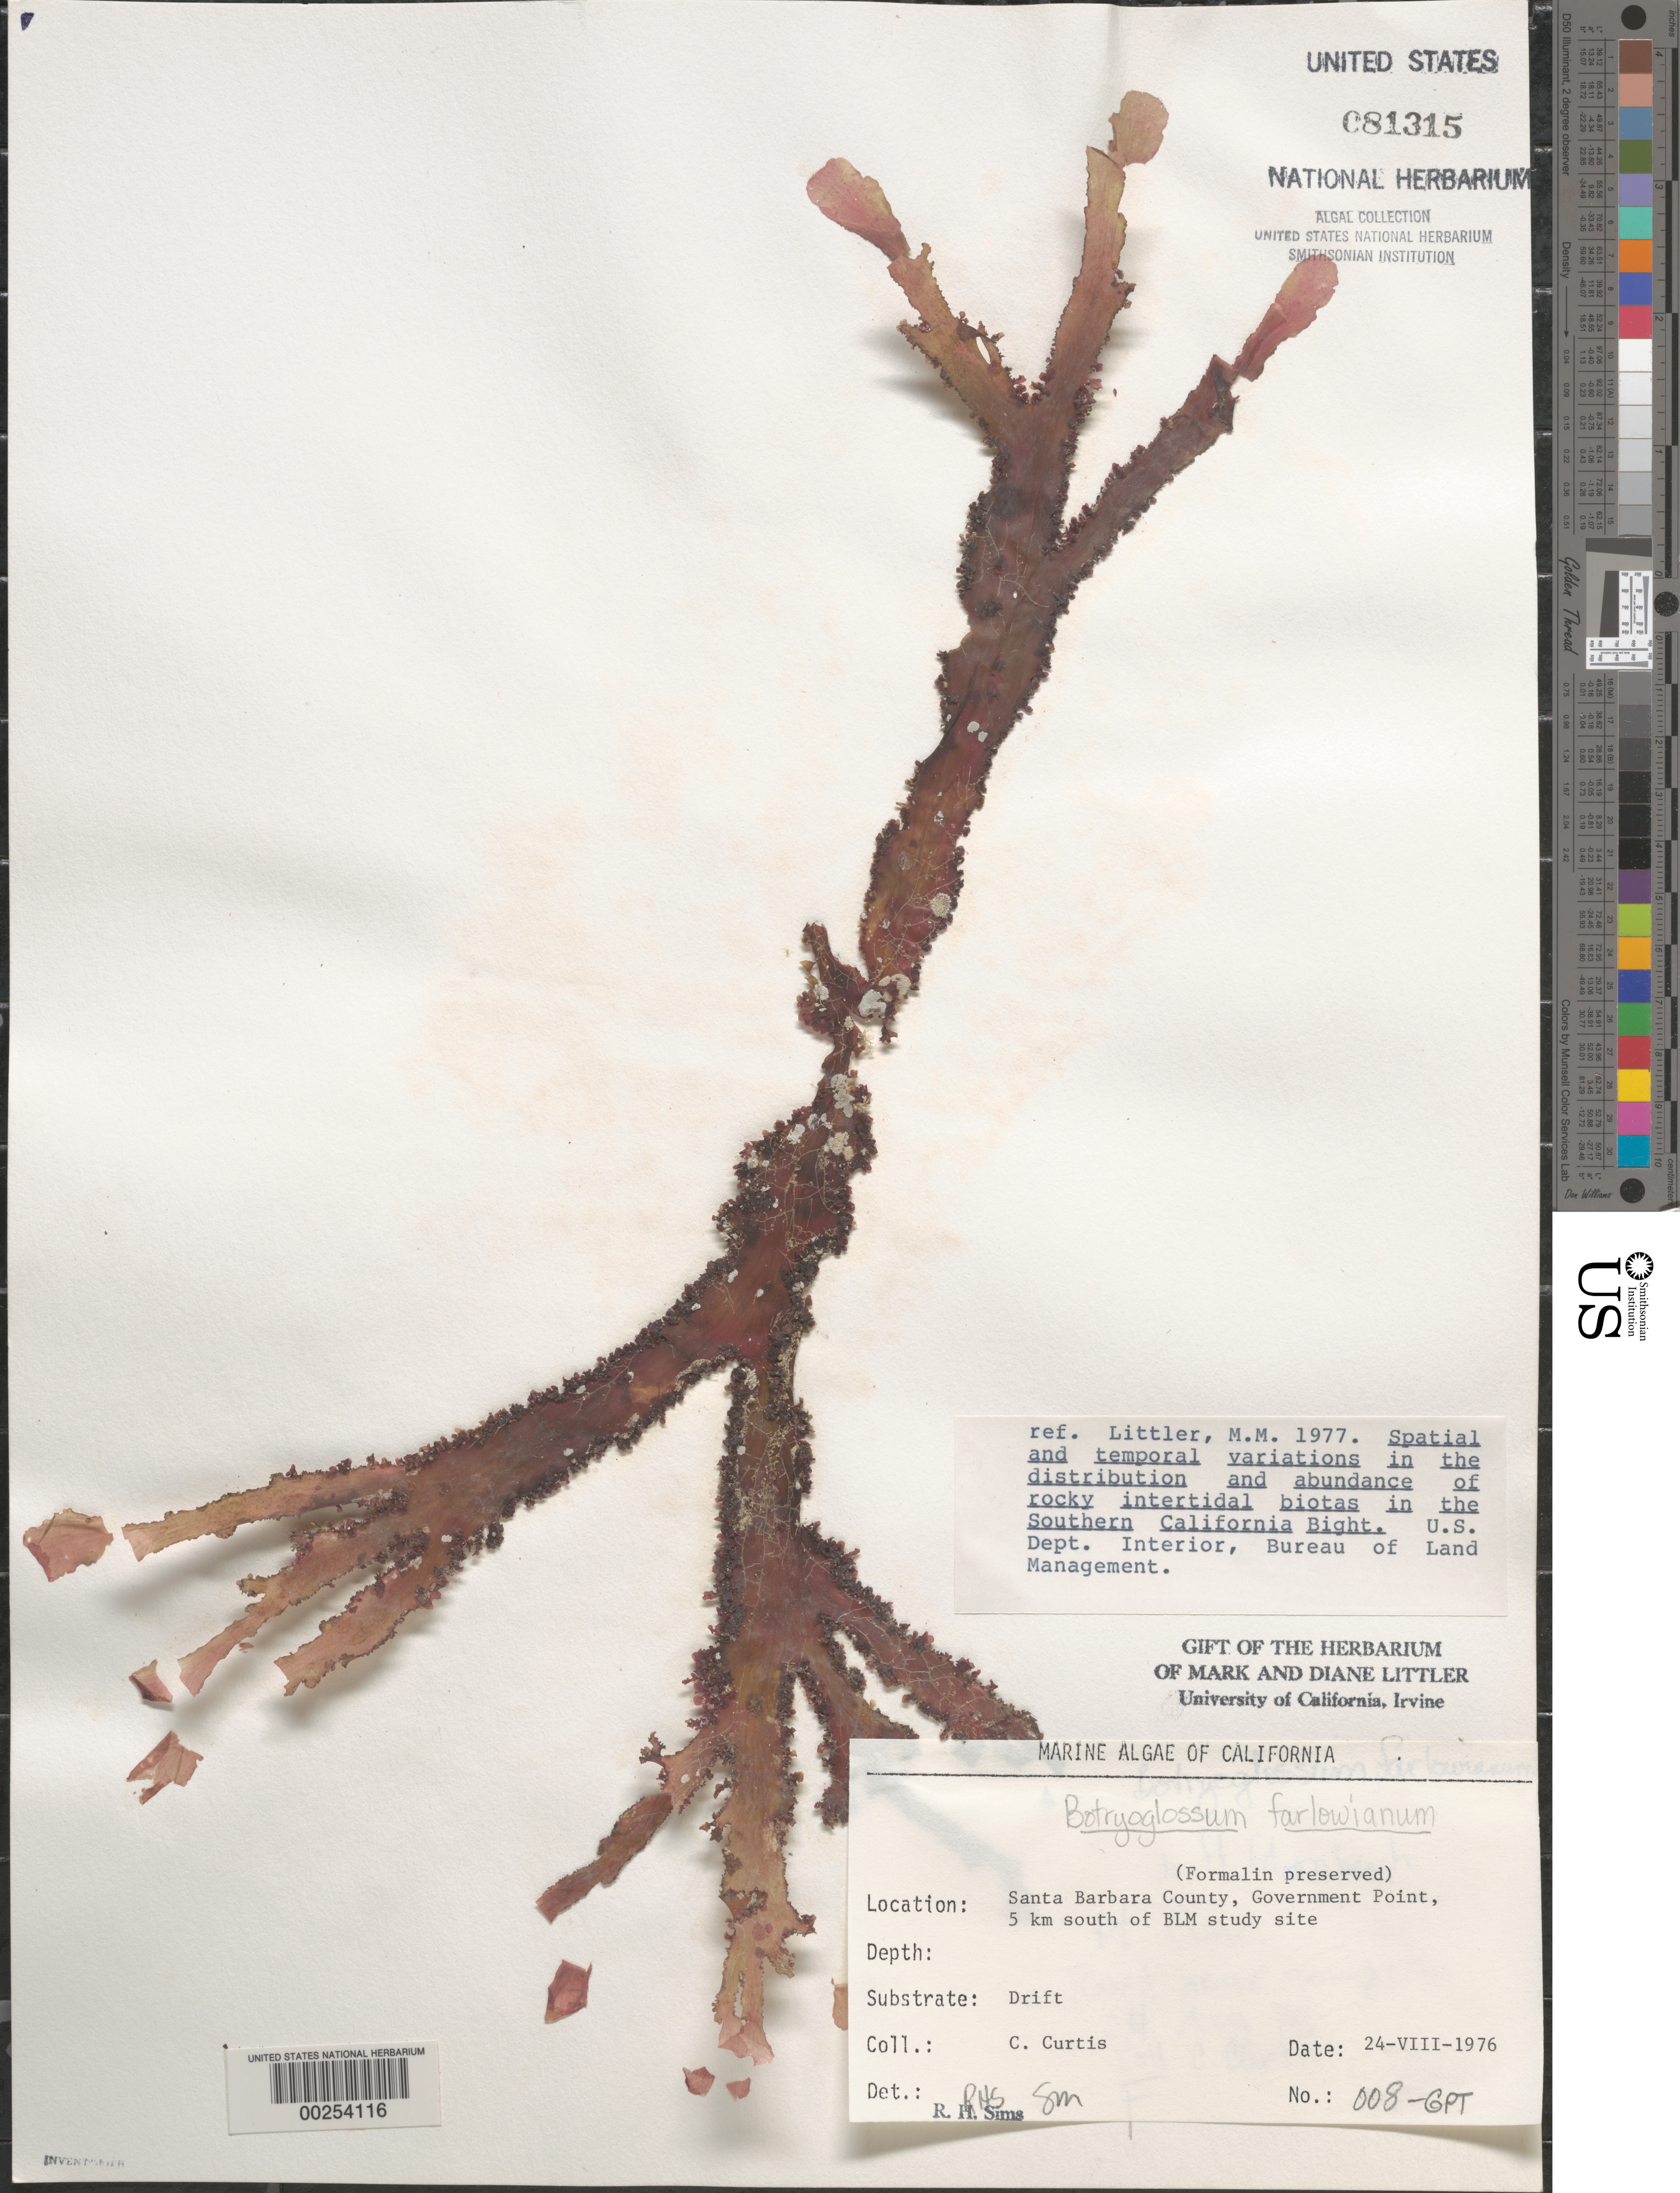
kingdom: Plantae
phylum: Rhodophyta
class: Florideophyceae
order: Ceramiales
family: Delesseriaceae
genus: Botryoglossum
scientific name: Botryoglossum farlowianum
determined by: Sims, Robert H.; Murray, S. N.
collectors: C. Curtis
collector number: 008-gpt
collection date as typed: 24 Aug 1976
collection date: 1976-08-24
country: United States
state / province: California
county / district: Santa Barbara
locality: Government Point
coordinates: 34 26'31"N, 120 24'06"W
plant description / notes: BLM-SOCALBIGHT Rocky Intertidal Survey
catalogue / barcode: US 81315